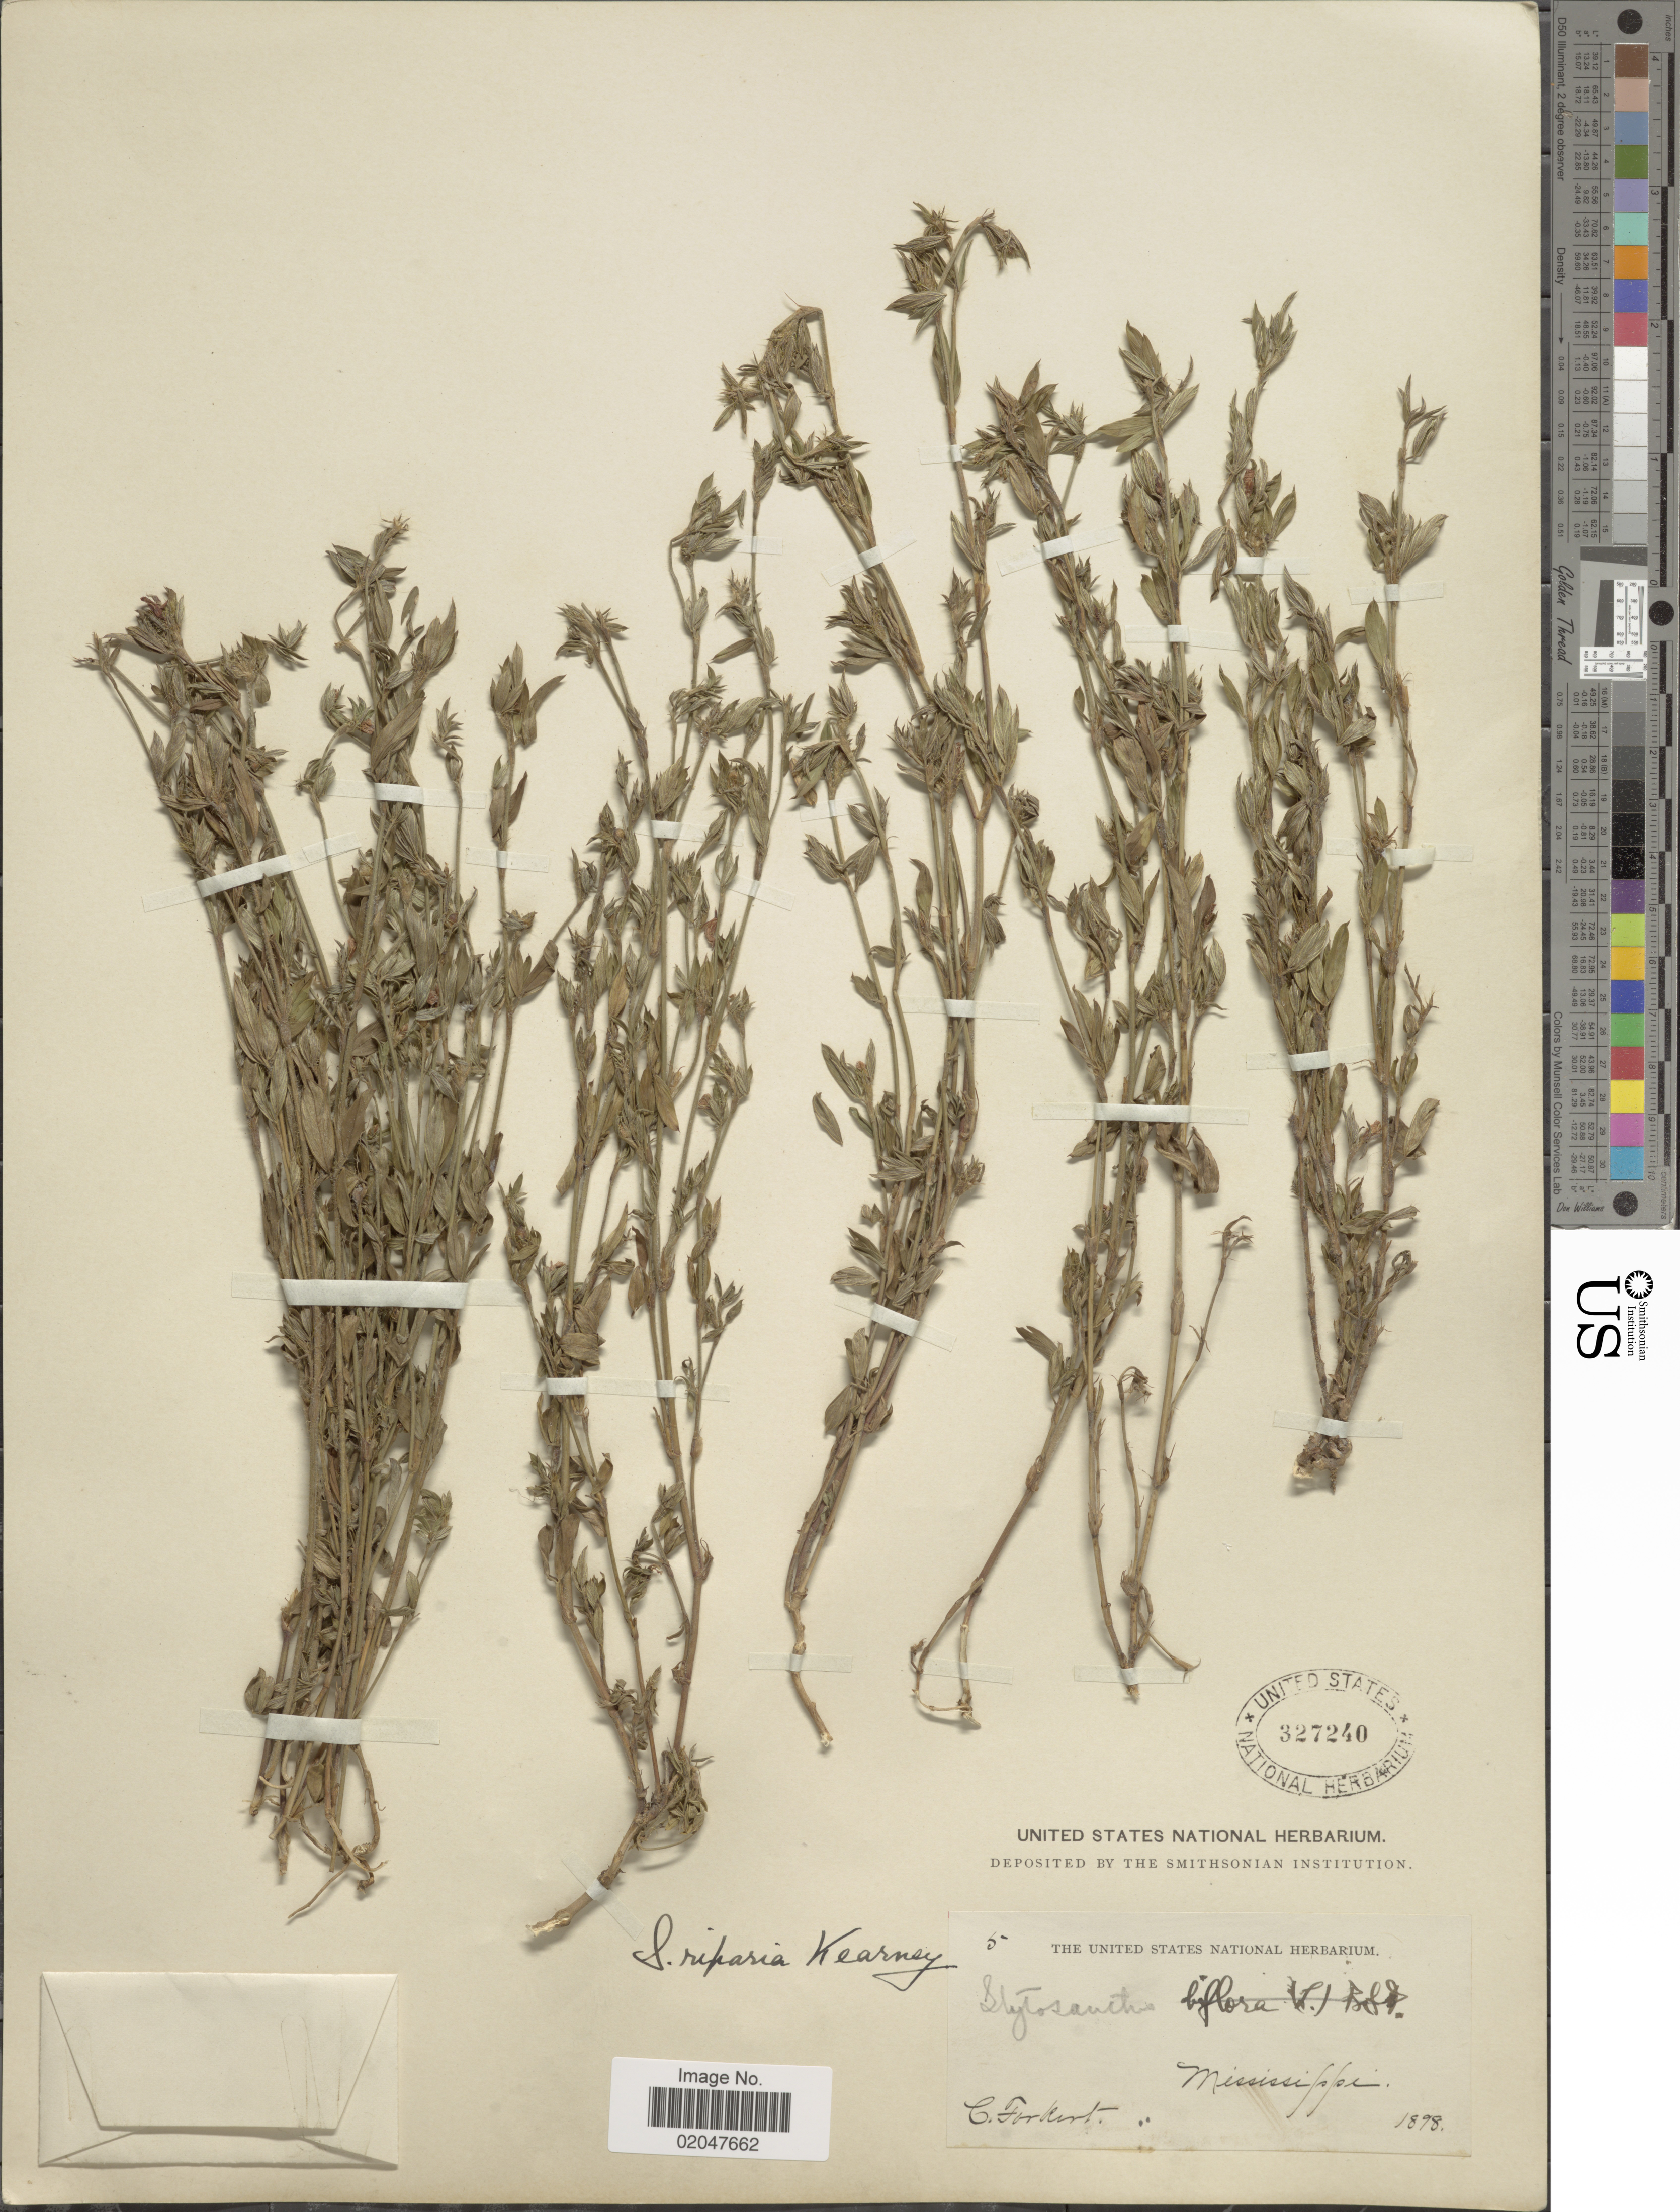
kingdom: Plantae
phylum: Tracheophyta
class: Magnoliopsida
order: Fabales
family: Fabaceae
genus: Stylosanthes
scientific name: Stylosanthes sp.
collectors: C. Forhert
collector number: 5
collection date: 1898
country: United States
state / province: Mississippi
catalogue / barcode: US 327240